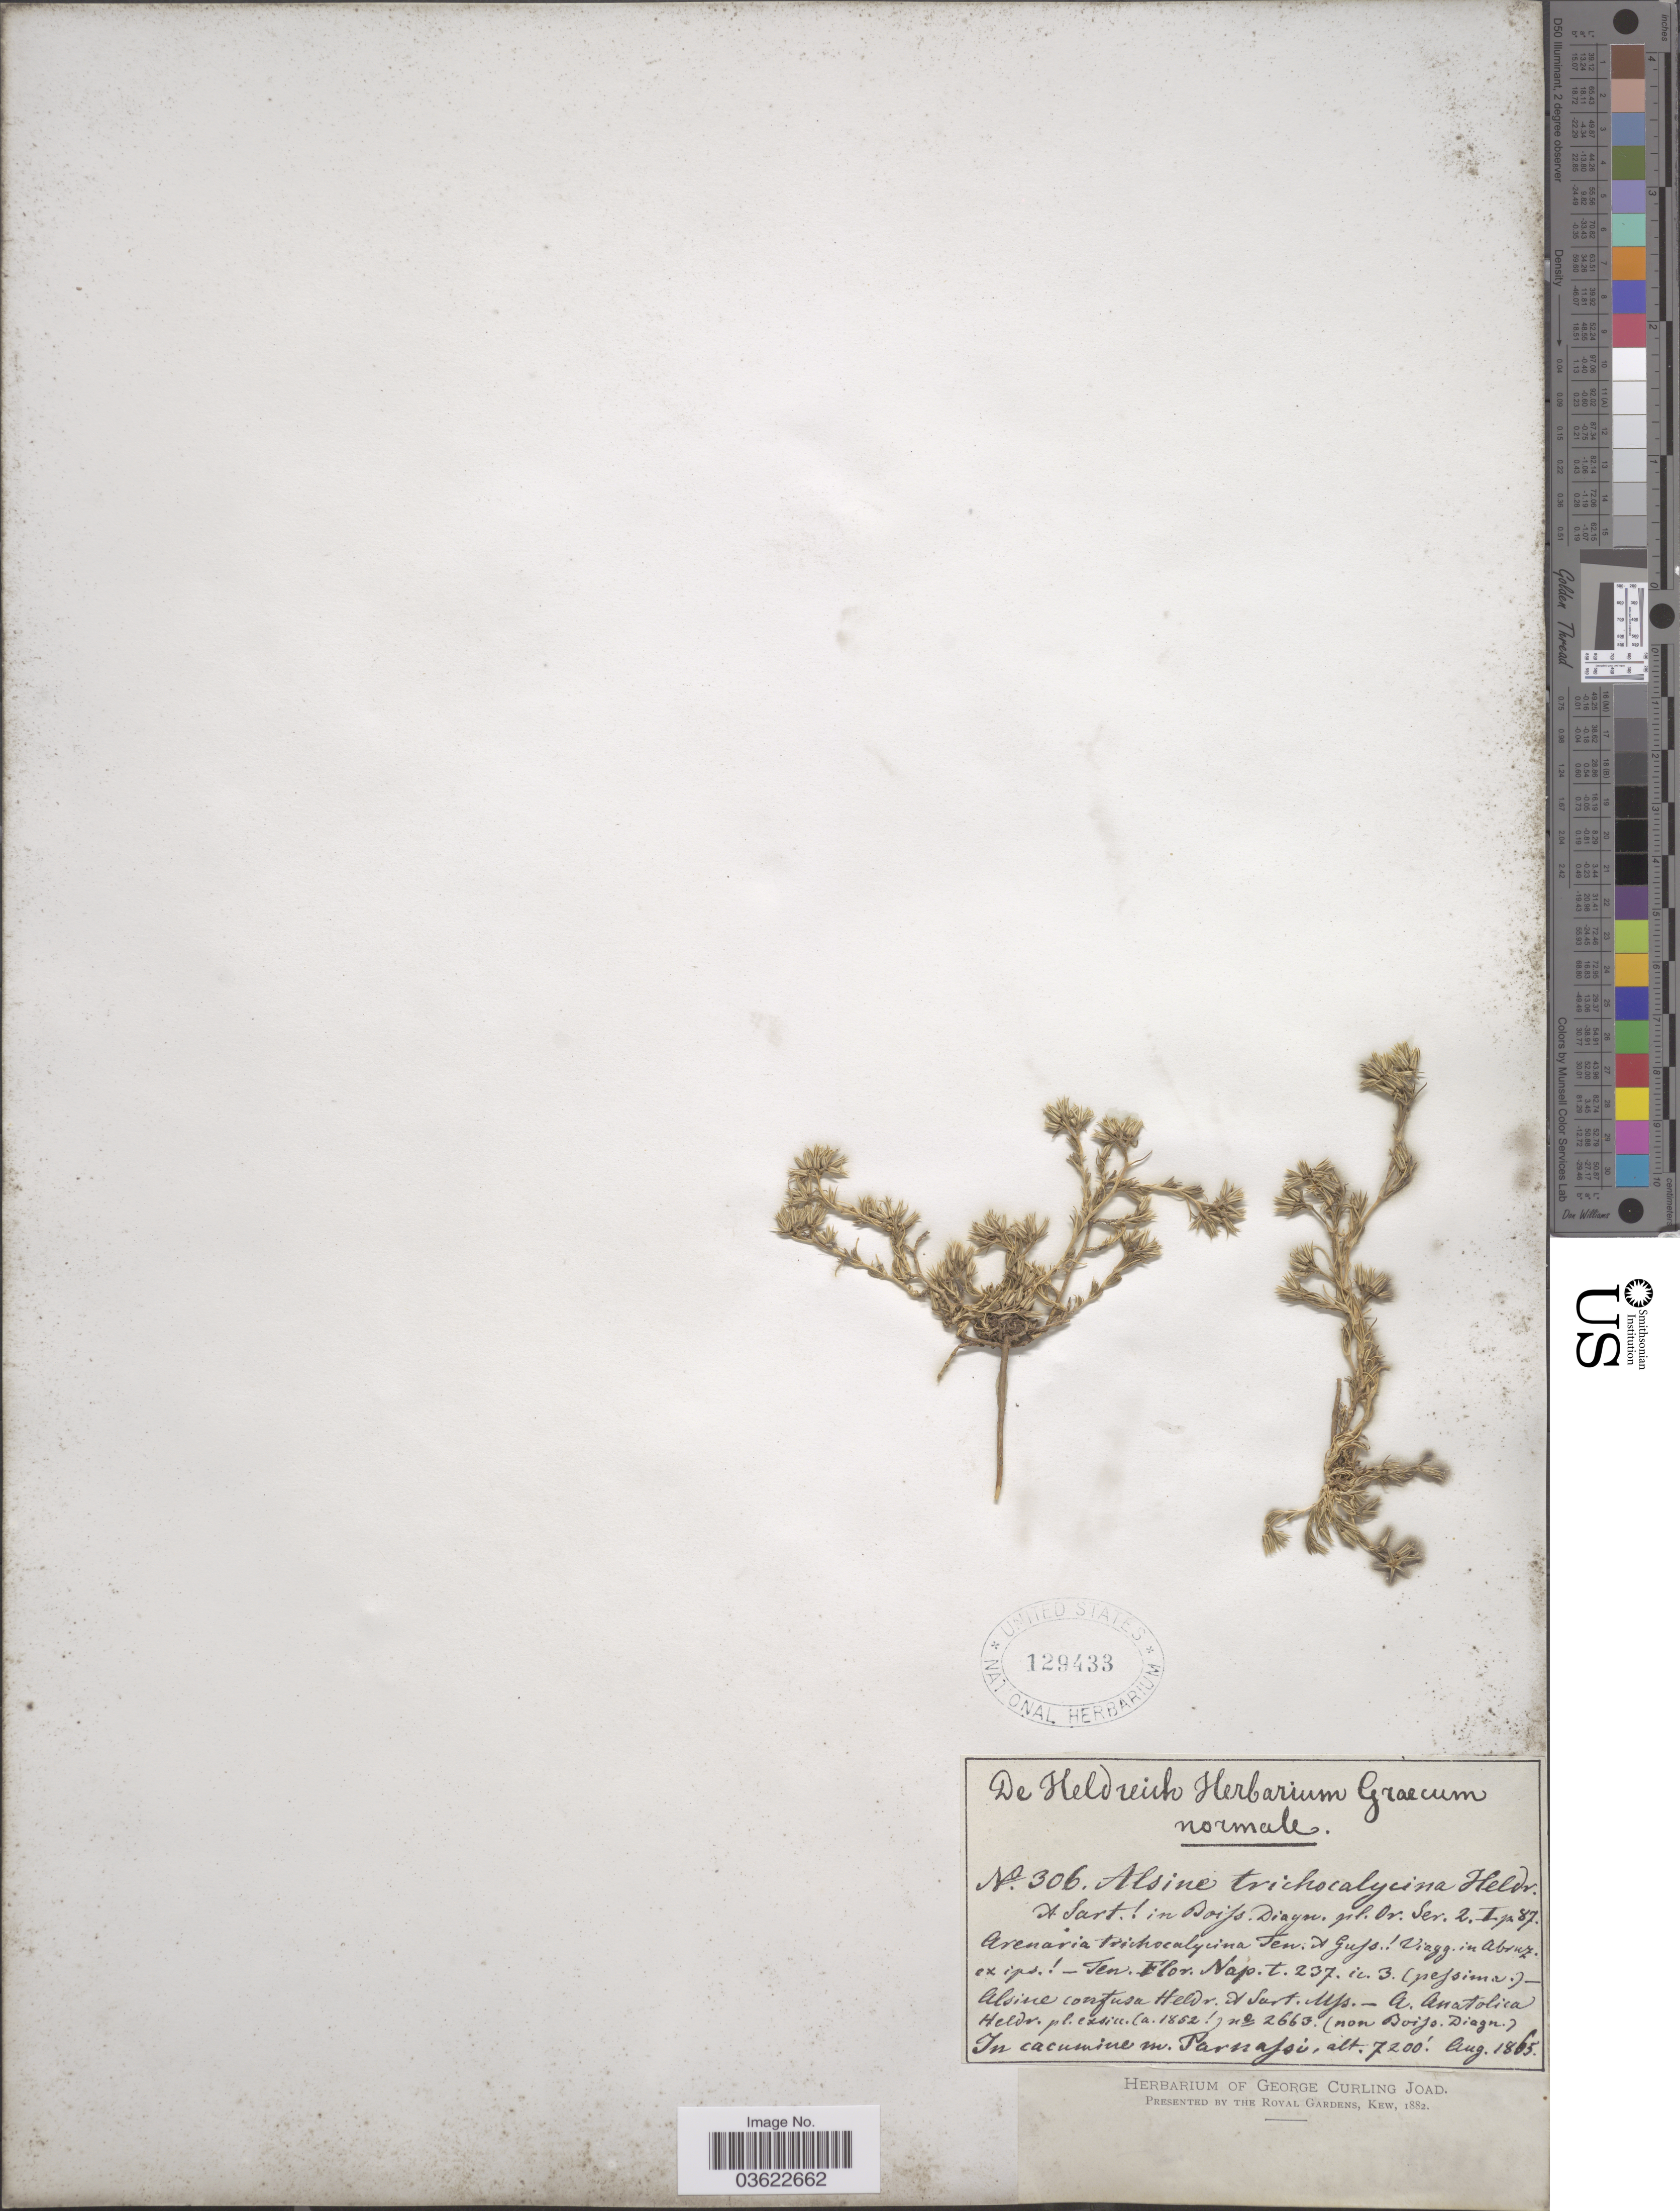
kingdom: Plantae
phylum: Tracheophyta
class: Magnoliopsida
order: Caryophyllales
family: Caryophyllaceae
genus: Arenaria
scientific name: Arenaria trichocalycina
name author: Ten. & Gussone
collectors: -. De Heldreich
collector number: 306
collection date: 1865-08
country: Greece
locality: In cacumine m. Parnassi.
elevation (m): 2195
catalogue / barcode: US 129433